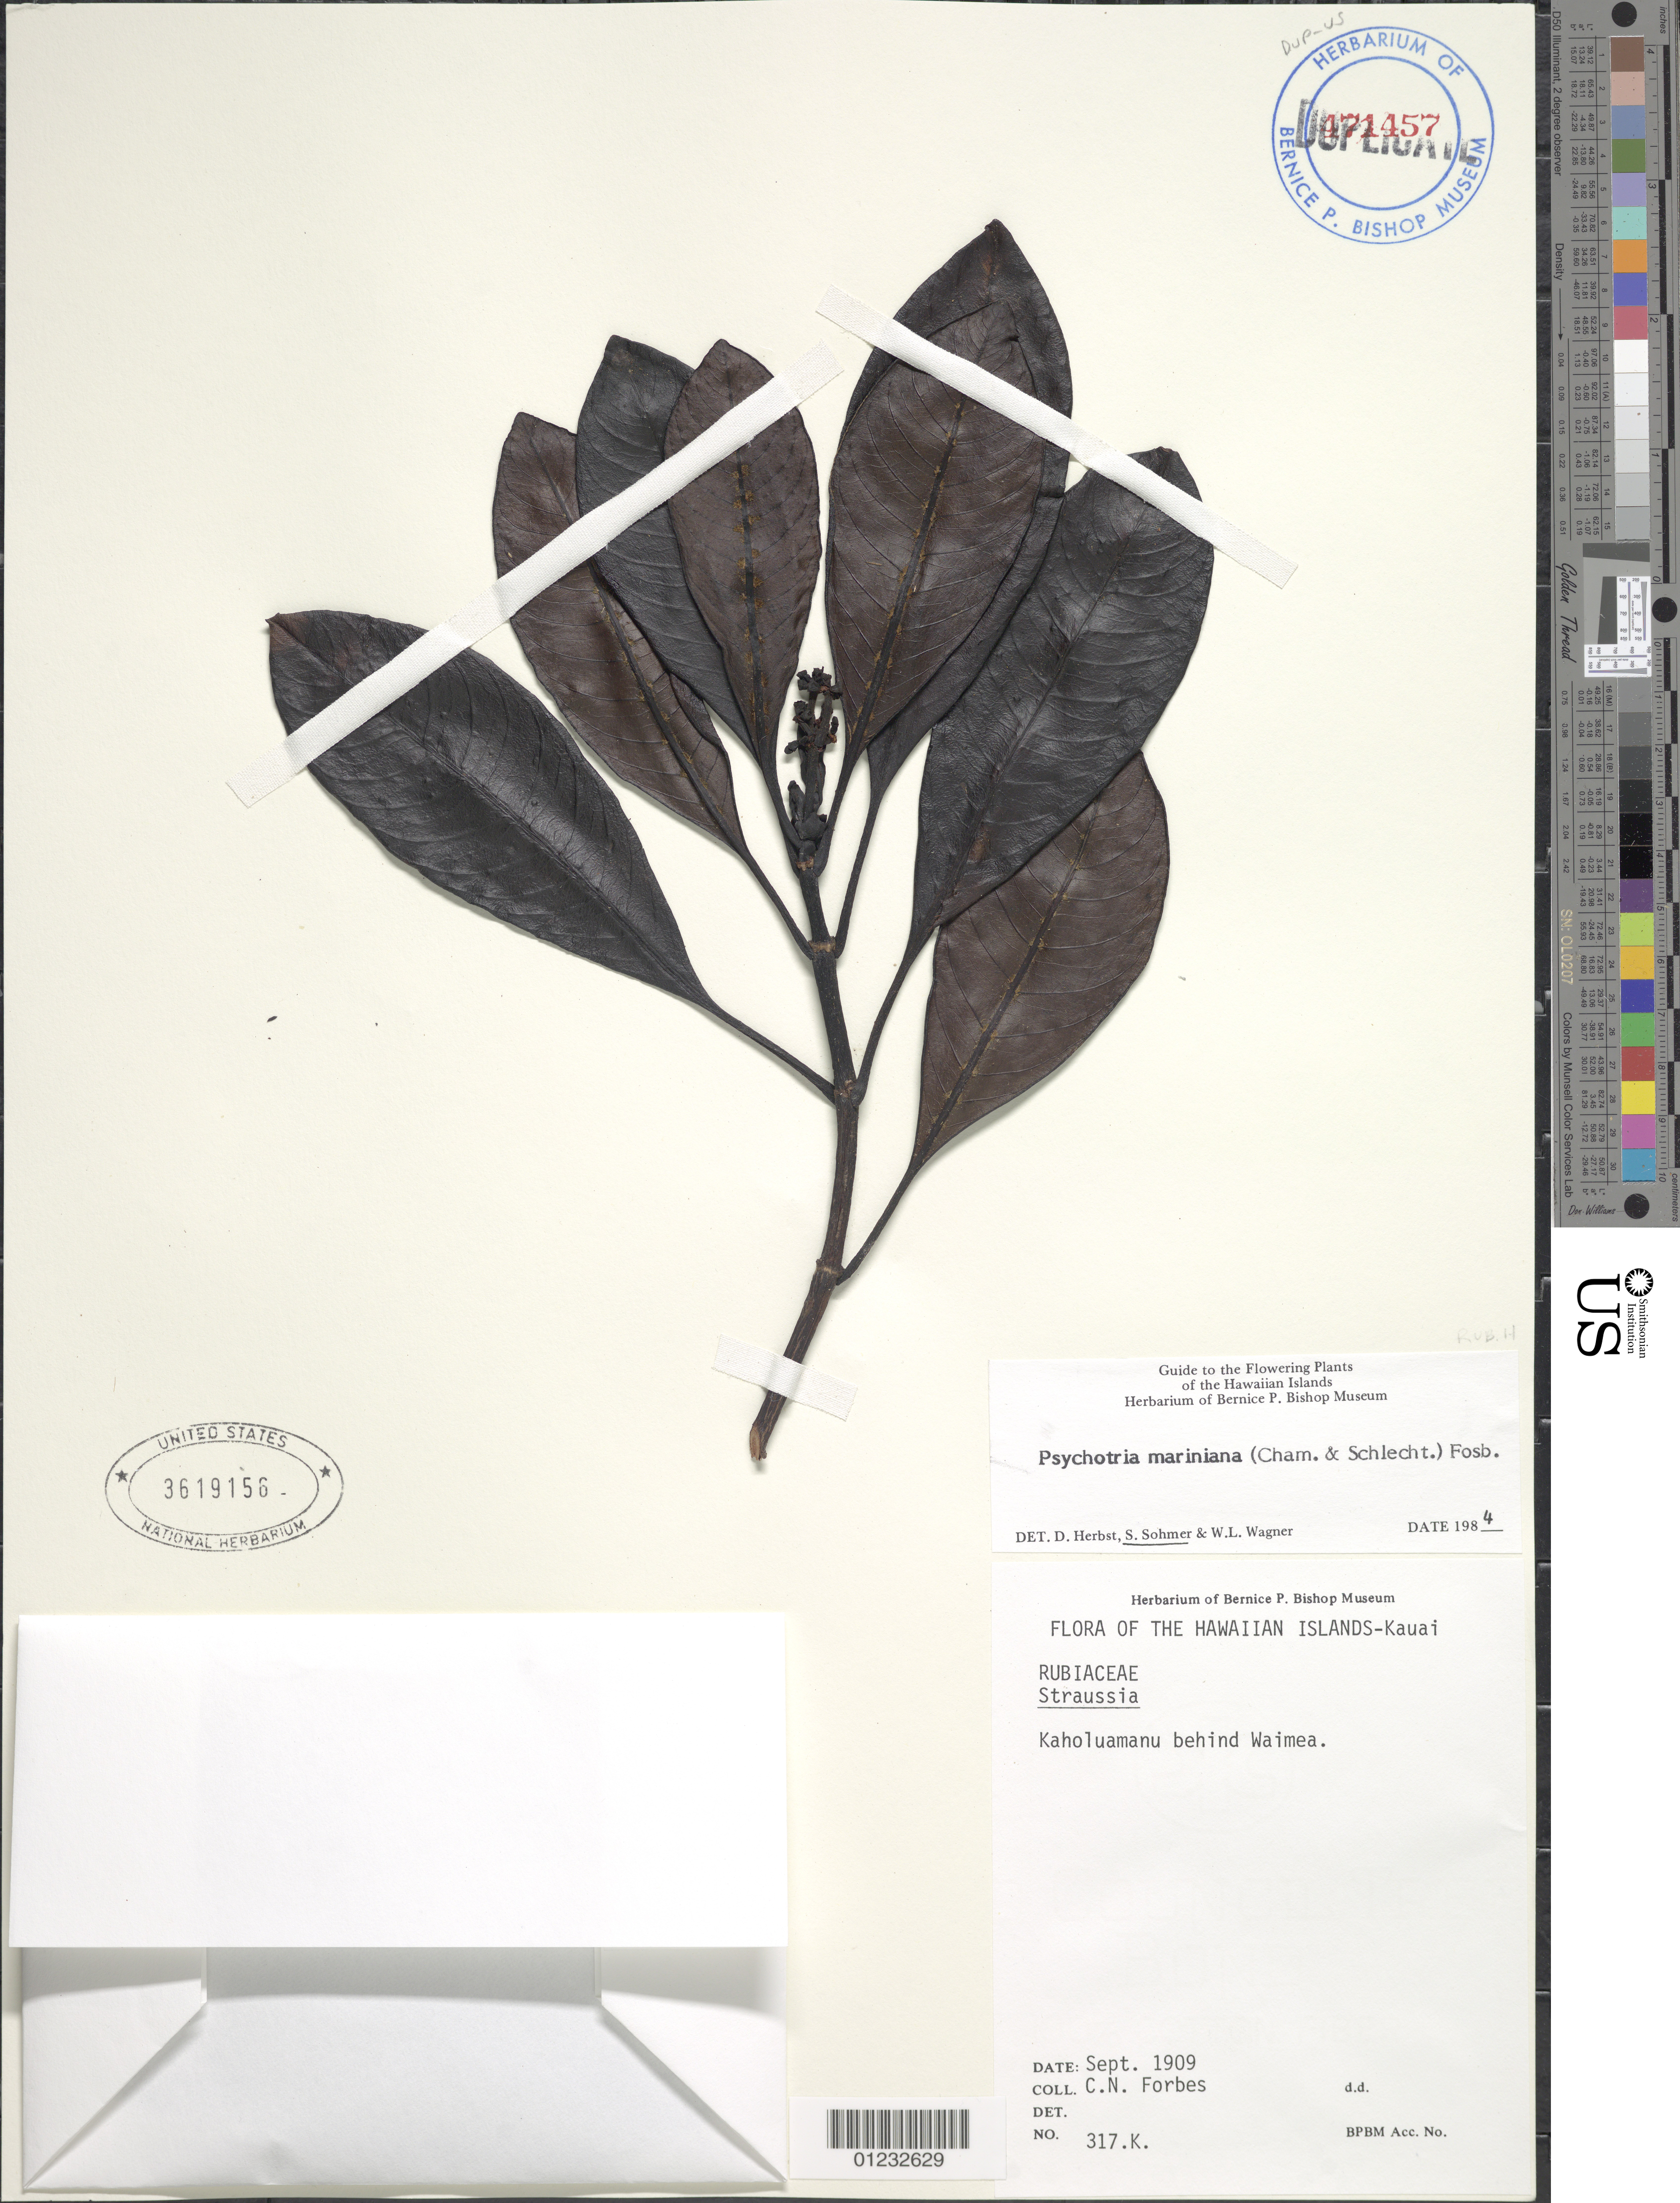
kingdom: Plantae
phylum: Tracheophyta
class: Magnoliopsida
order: Gentianales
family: Rubiaceae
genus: Psychotria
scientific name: Psychotria mariniana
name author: (Cham. & Schltdl.) Fosberg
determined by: Herbst, D. R.; Sohmer, S. H.; Wagner, W. L.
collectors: C. N. Forbes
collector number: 317.K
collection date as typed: Sep 1909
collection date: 1909-09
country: United States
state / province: Hawaii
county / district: Kauai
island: Kaua'i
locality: Kaholuamanu, behind Waimea.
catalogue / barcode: US 3619156